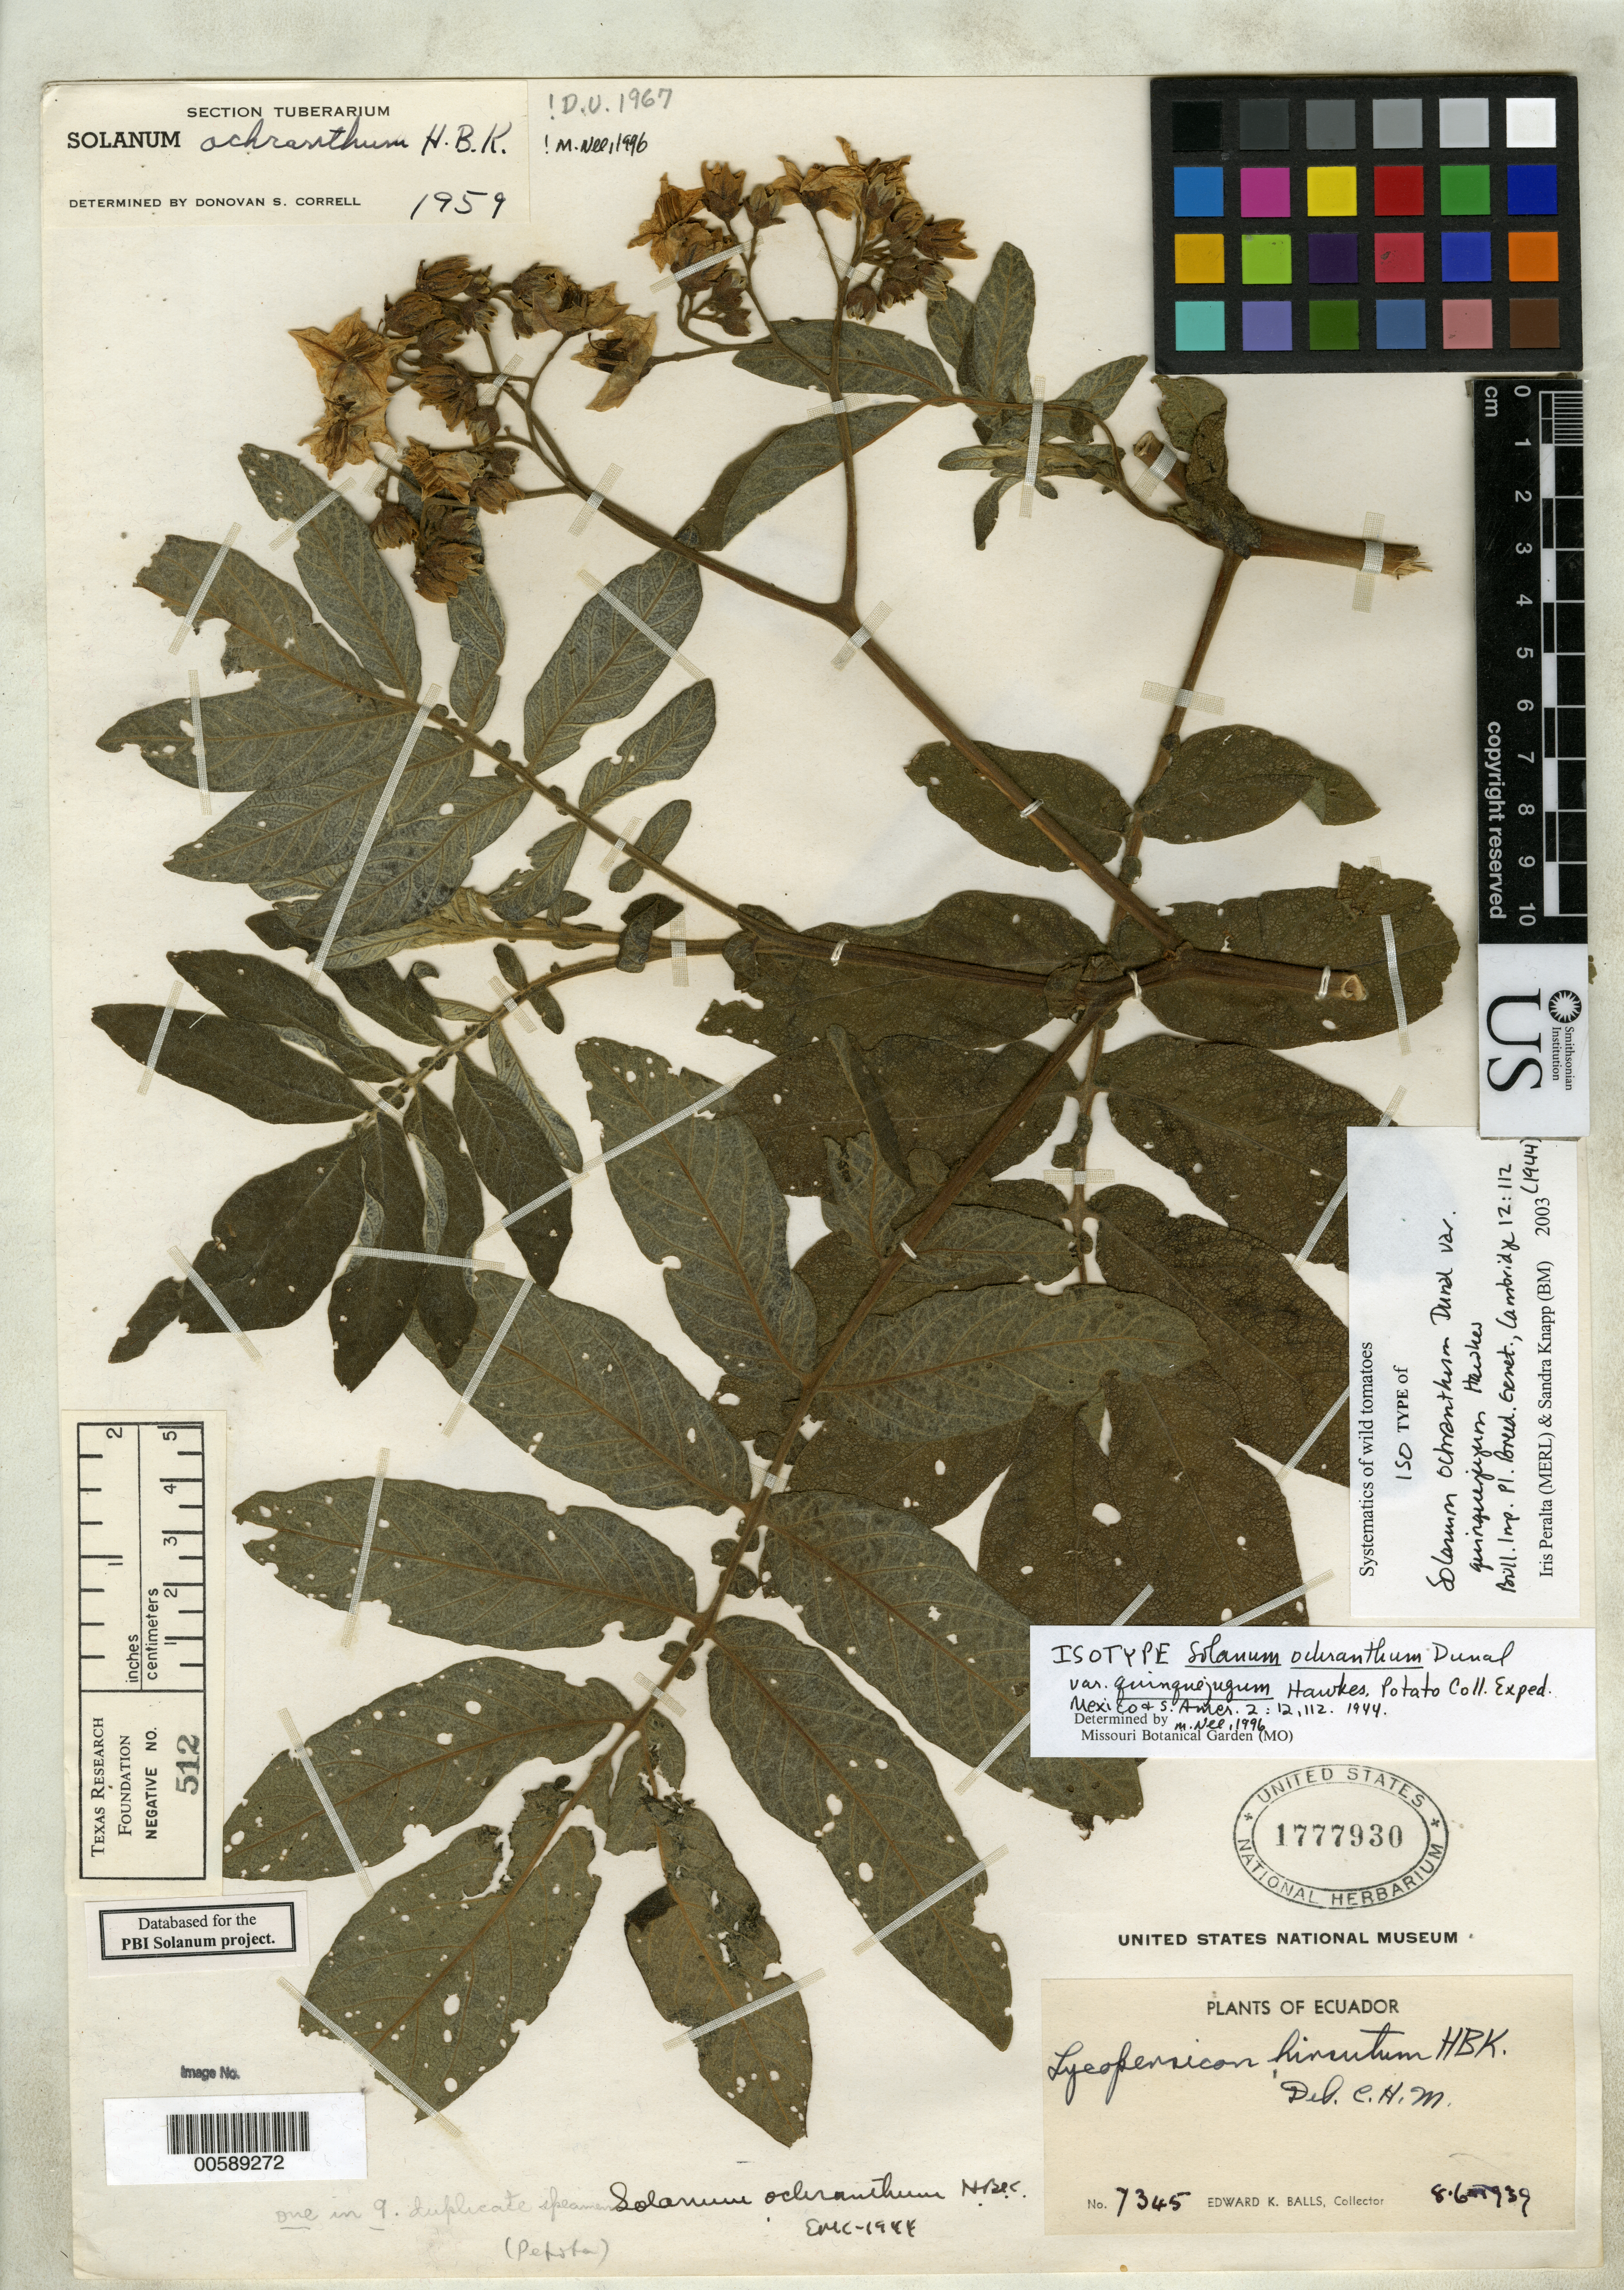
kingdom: Plantae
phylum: Tracheophyta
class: Magnoliopsida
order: Solanales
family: Solanaceae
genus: Solanum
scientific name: Solanum ochranthum var. quinquejugum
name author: Hawkes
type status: Isotype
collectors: E. K. Balls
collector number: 7345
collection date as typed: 08 Jun 1939 or 06 Aug 1939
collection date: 1939-06-08 or 1939-08-06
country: Ecuador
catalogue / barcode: US 1777930